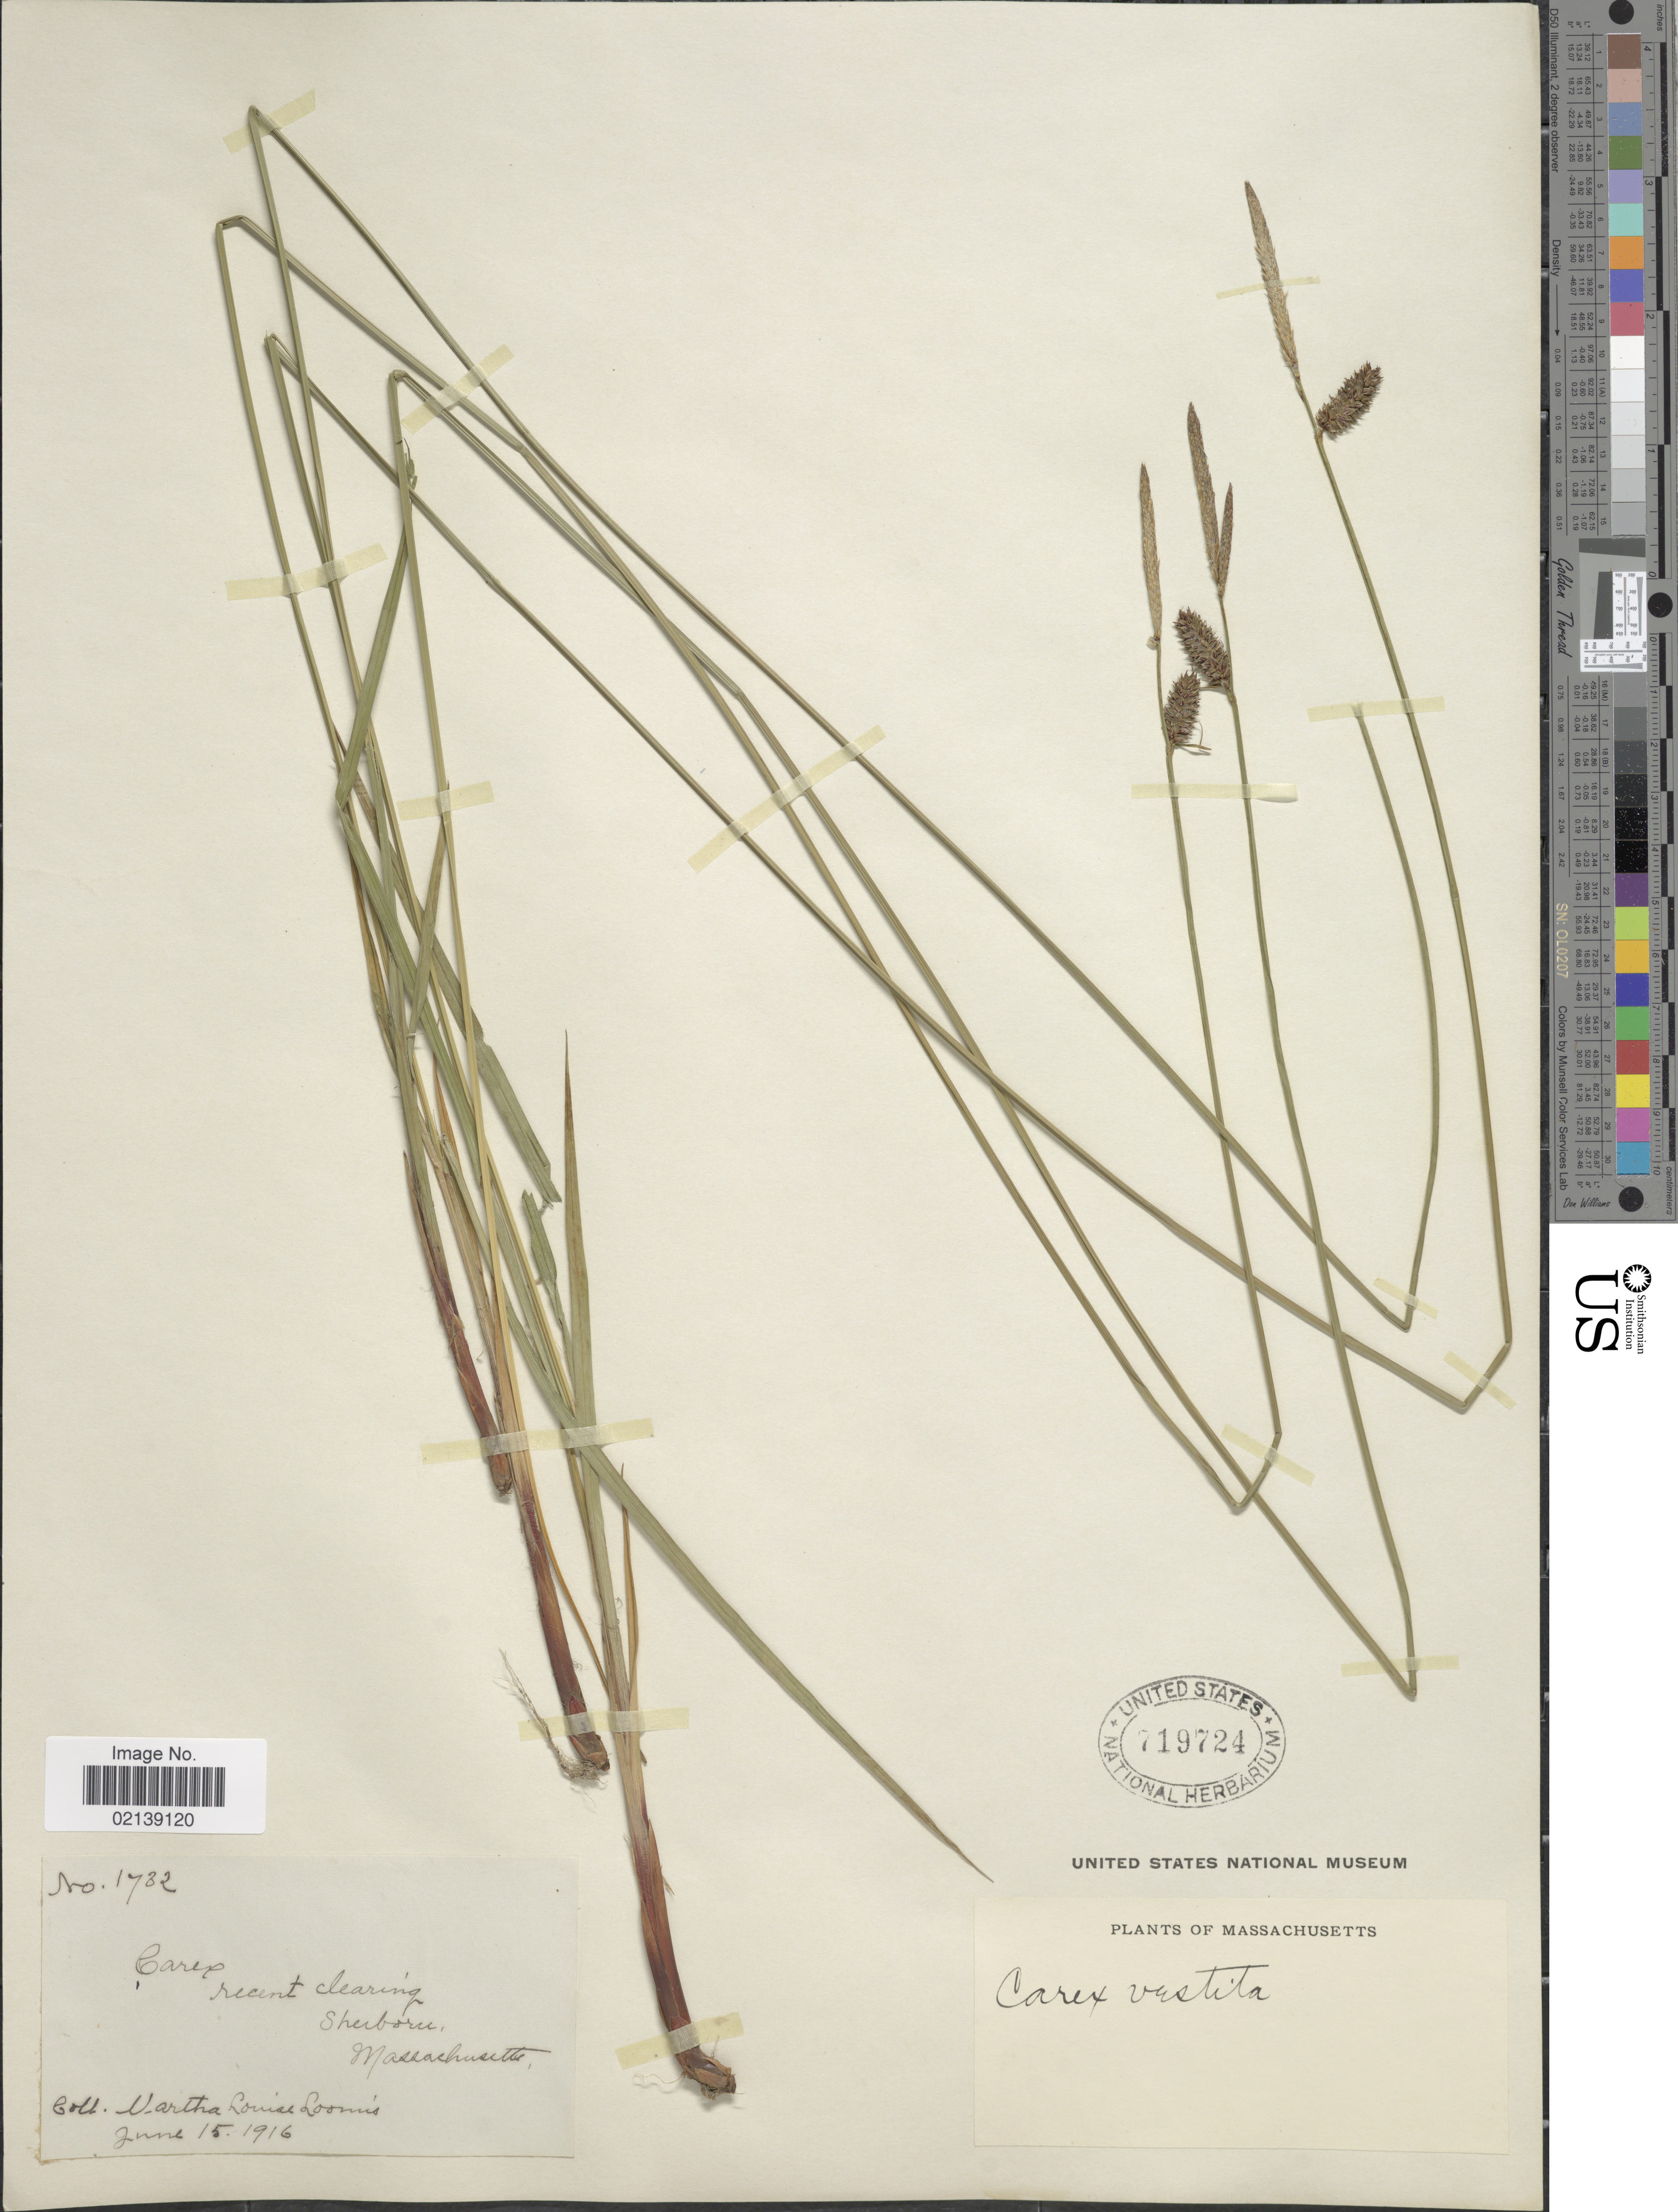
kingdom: Plantae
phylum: Tracheophyta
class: Liliopsida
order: Poales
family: Cyperaceae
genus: Carex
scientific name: Carex vestita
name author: Willd.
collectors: M. L. Loomis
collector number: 1732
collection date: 1916-06-15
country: United States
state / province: Massachusetts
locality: Recent clearing, Sherborn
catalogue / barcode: US 719724